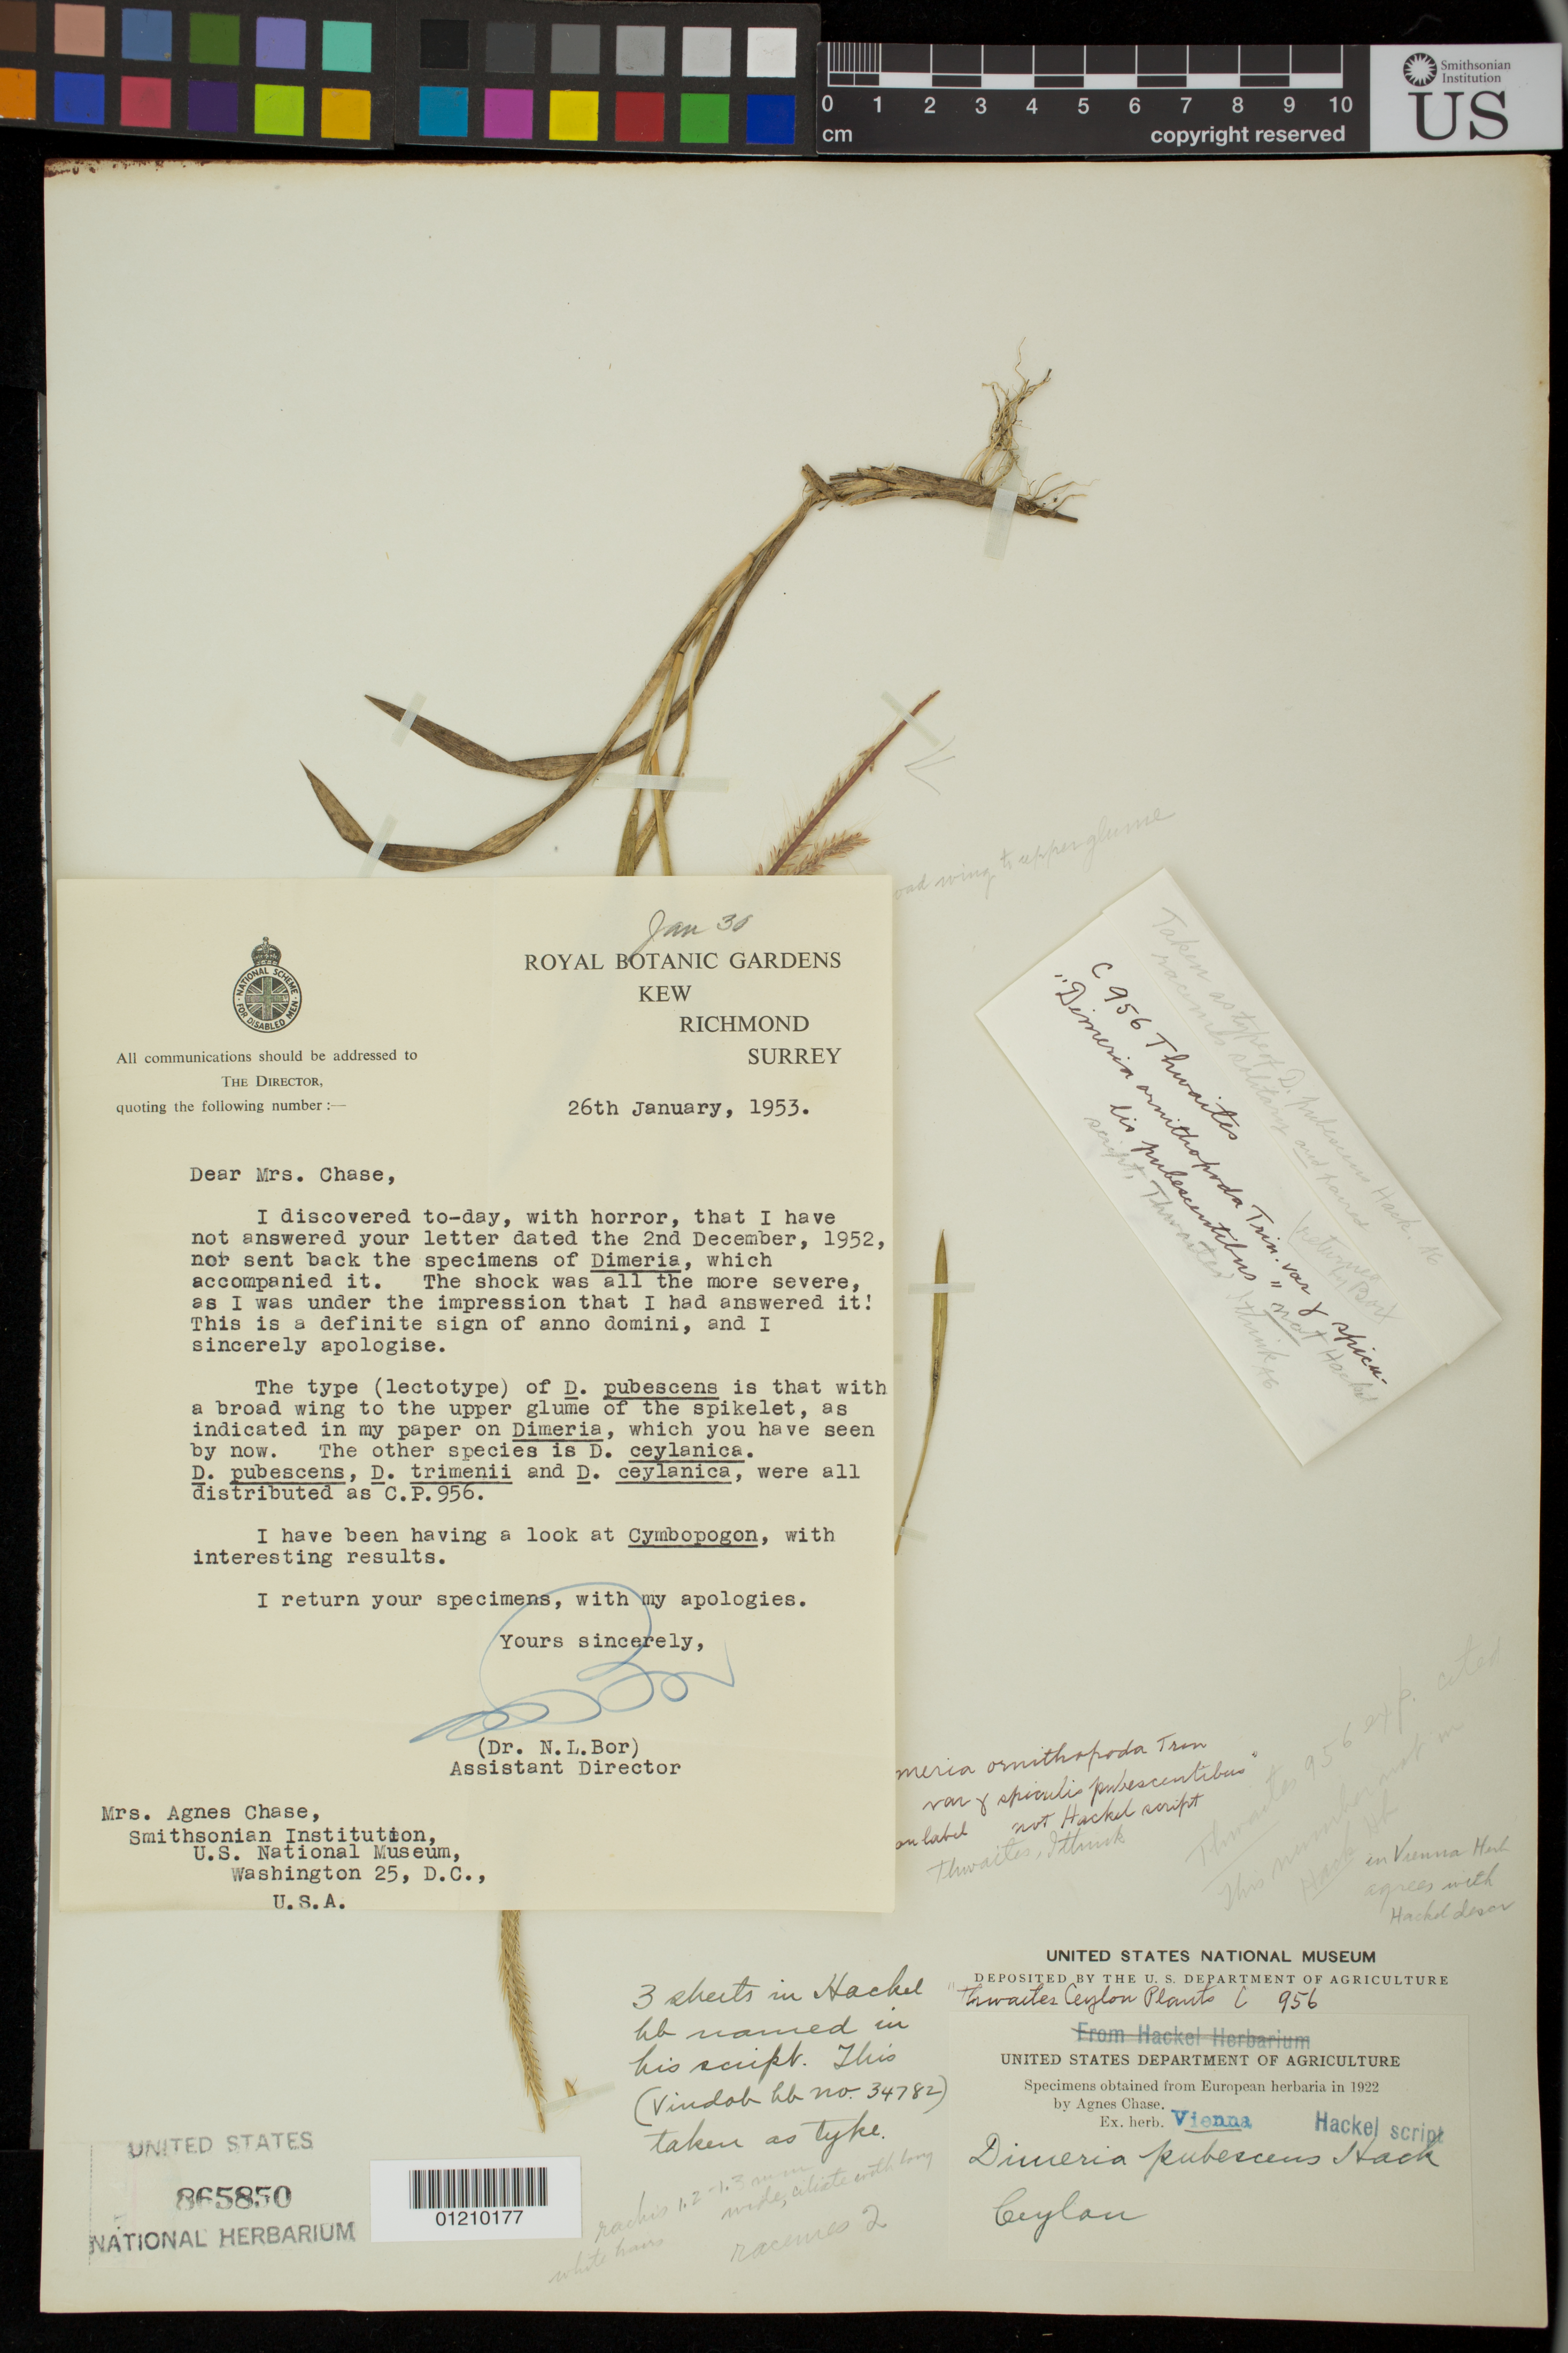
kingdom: Plantae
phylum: Tracheophyta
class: Liliopsida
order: Poales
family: Poaceae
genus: Dimeria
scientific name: Dimeria pubescens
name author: Hack.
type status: Type Collection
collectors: G. H. K. Thwaites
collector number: C.P. 956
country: Sri Lanka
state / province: Ceylon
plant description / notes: Fragmentary material of type specimen ex herb. Vienna.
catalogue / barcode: US 865850